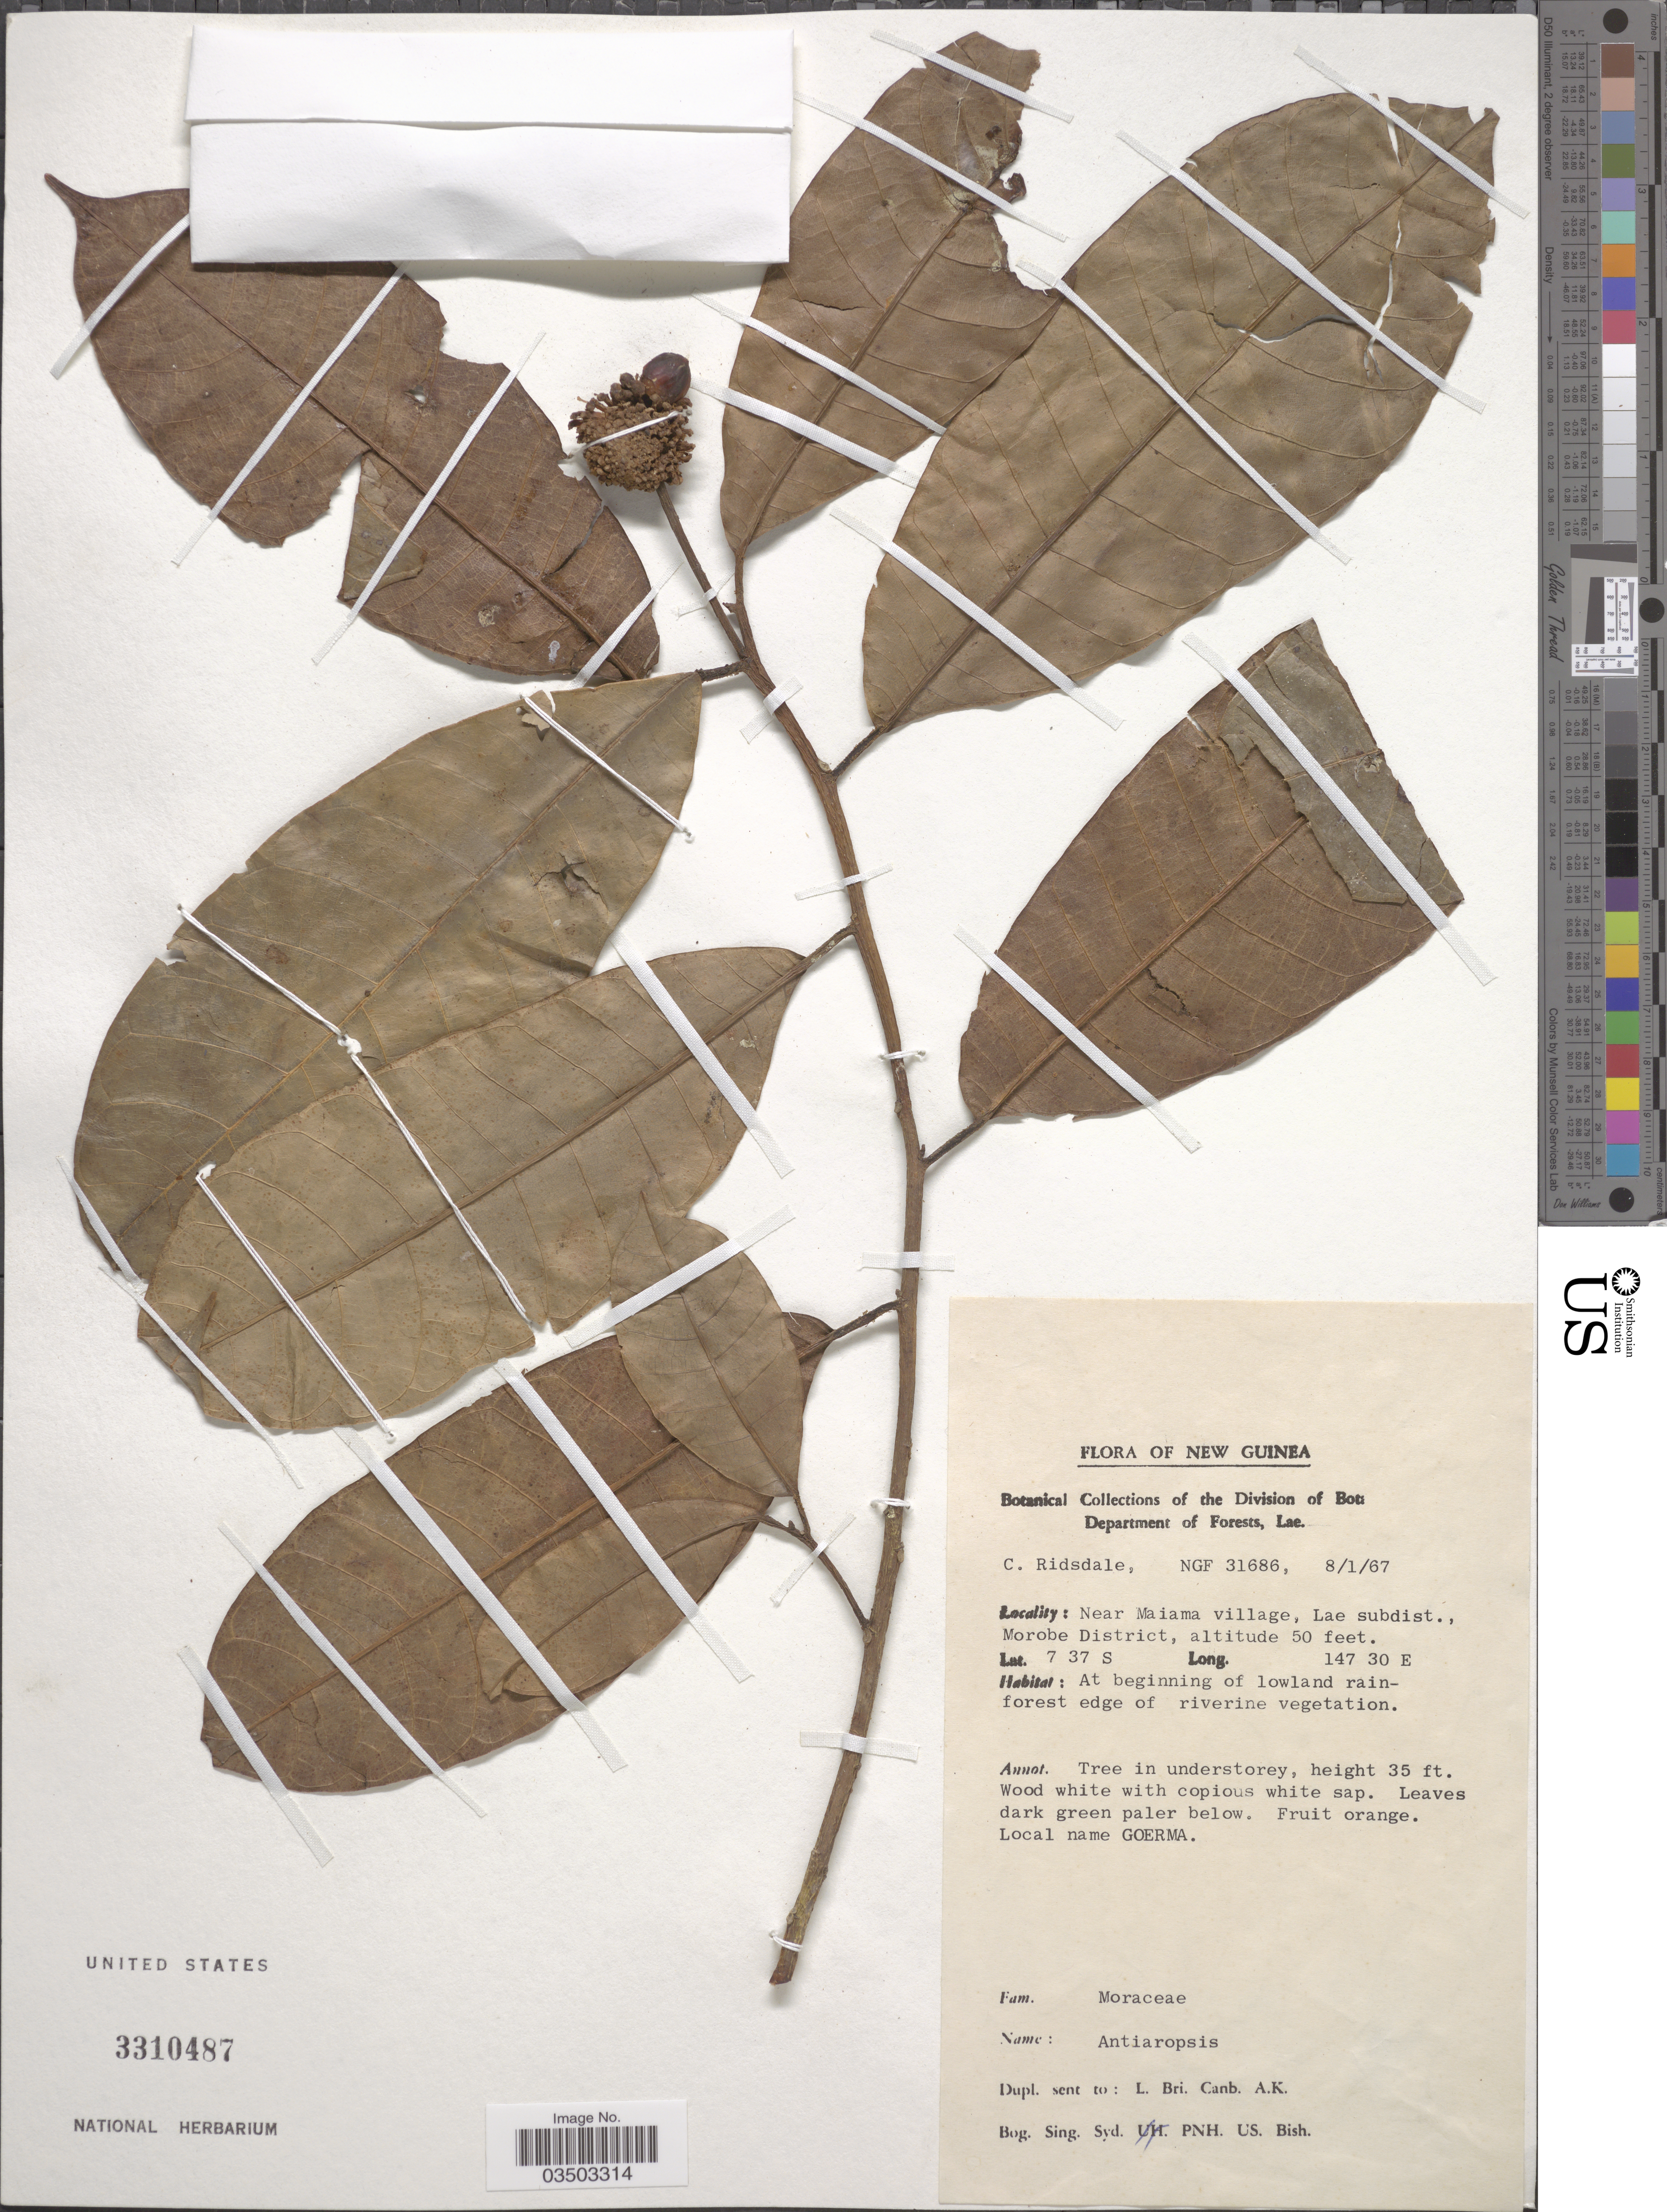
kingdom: Plantae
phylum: Tracheophyta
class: Magnoliopsida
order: Rosales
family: Moraceae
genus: Antiaropsis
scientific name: Antiaropsis decipiens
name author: K. Schum.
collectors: C. E. Ridsdale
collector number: NGF 31686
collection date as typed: Transcribed d/m/y: 8/1/67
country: Papua New Guinea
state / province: Morobe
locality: New Guinea. Near Maiama village, Lae subdist., Morobe District.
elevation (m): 15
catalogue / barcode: US 3310487